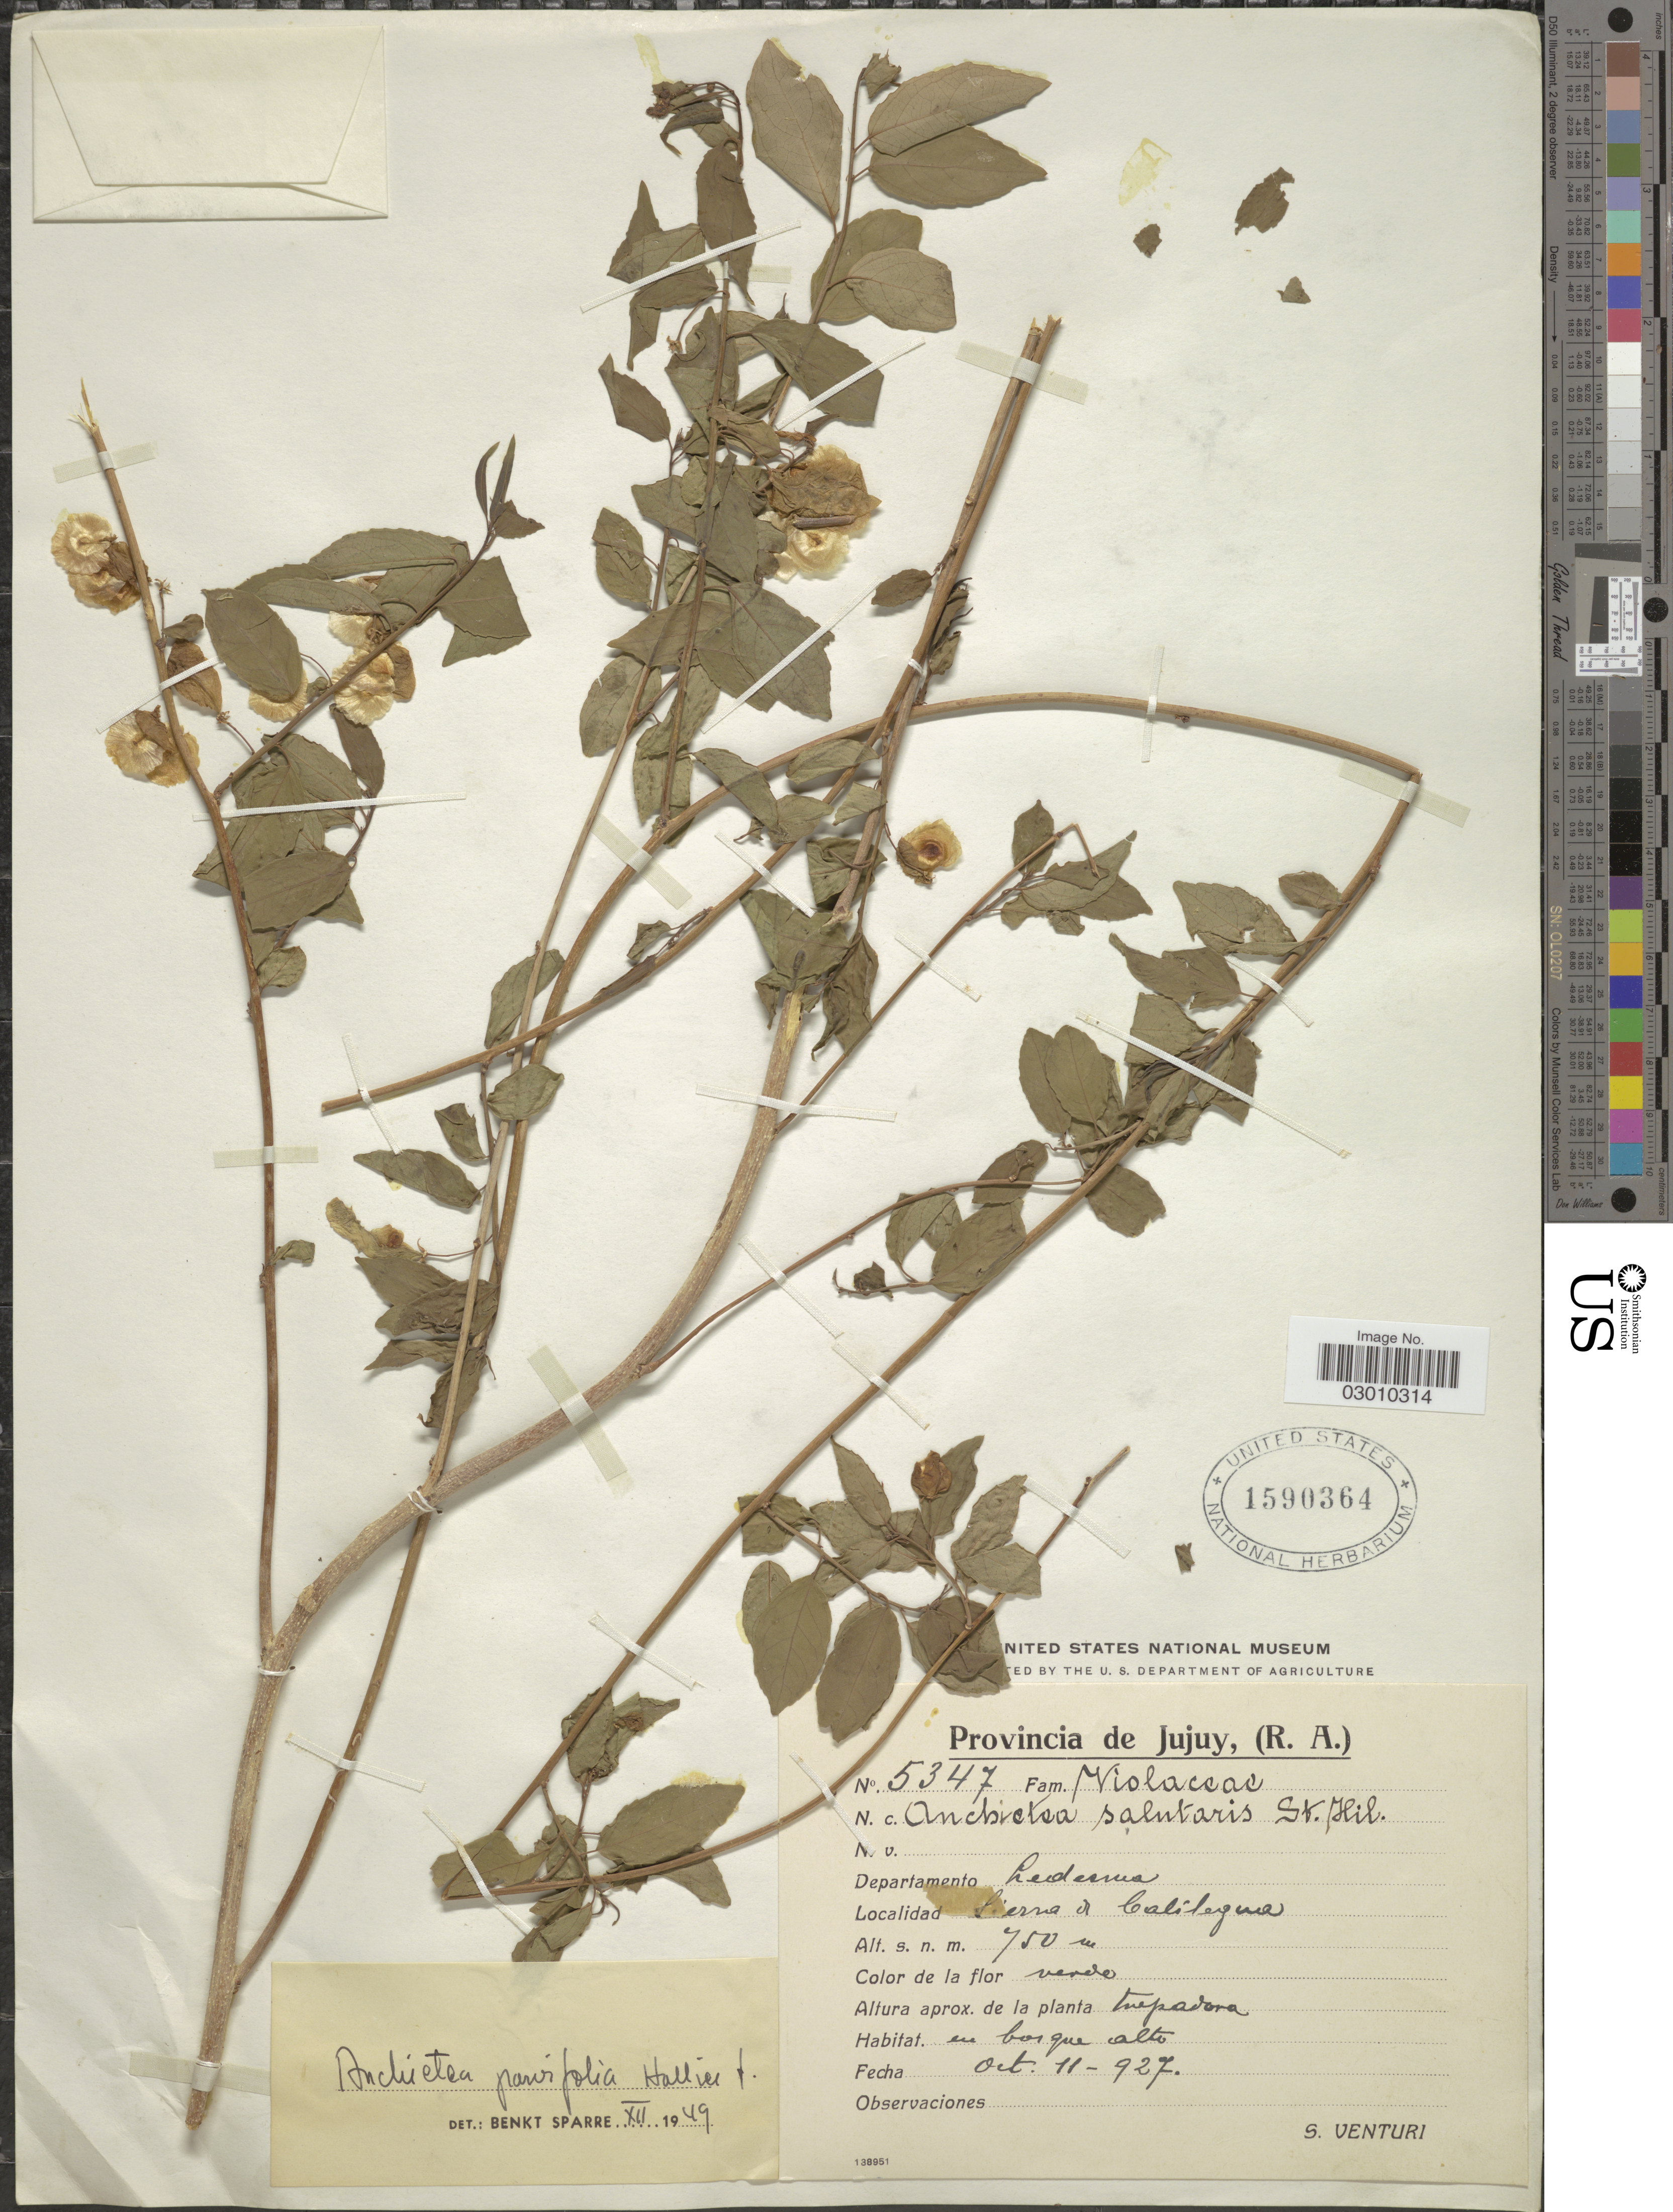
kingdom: Plantae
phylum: Tracheophyta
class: Magnoliopsida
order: Malpighiales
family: Violaceae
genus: Anchietea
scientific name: Anchietea pyrifolia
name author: (Mart.) G. Don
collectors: S. Venturi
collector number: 5347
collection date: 1927-10-11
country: Argentina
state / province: Jujuy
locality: Departamento Ledesma. Sierra de Calilegua.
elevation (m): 750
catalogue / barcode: US 1590364